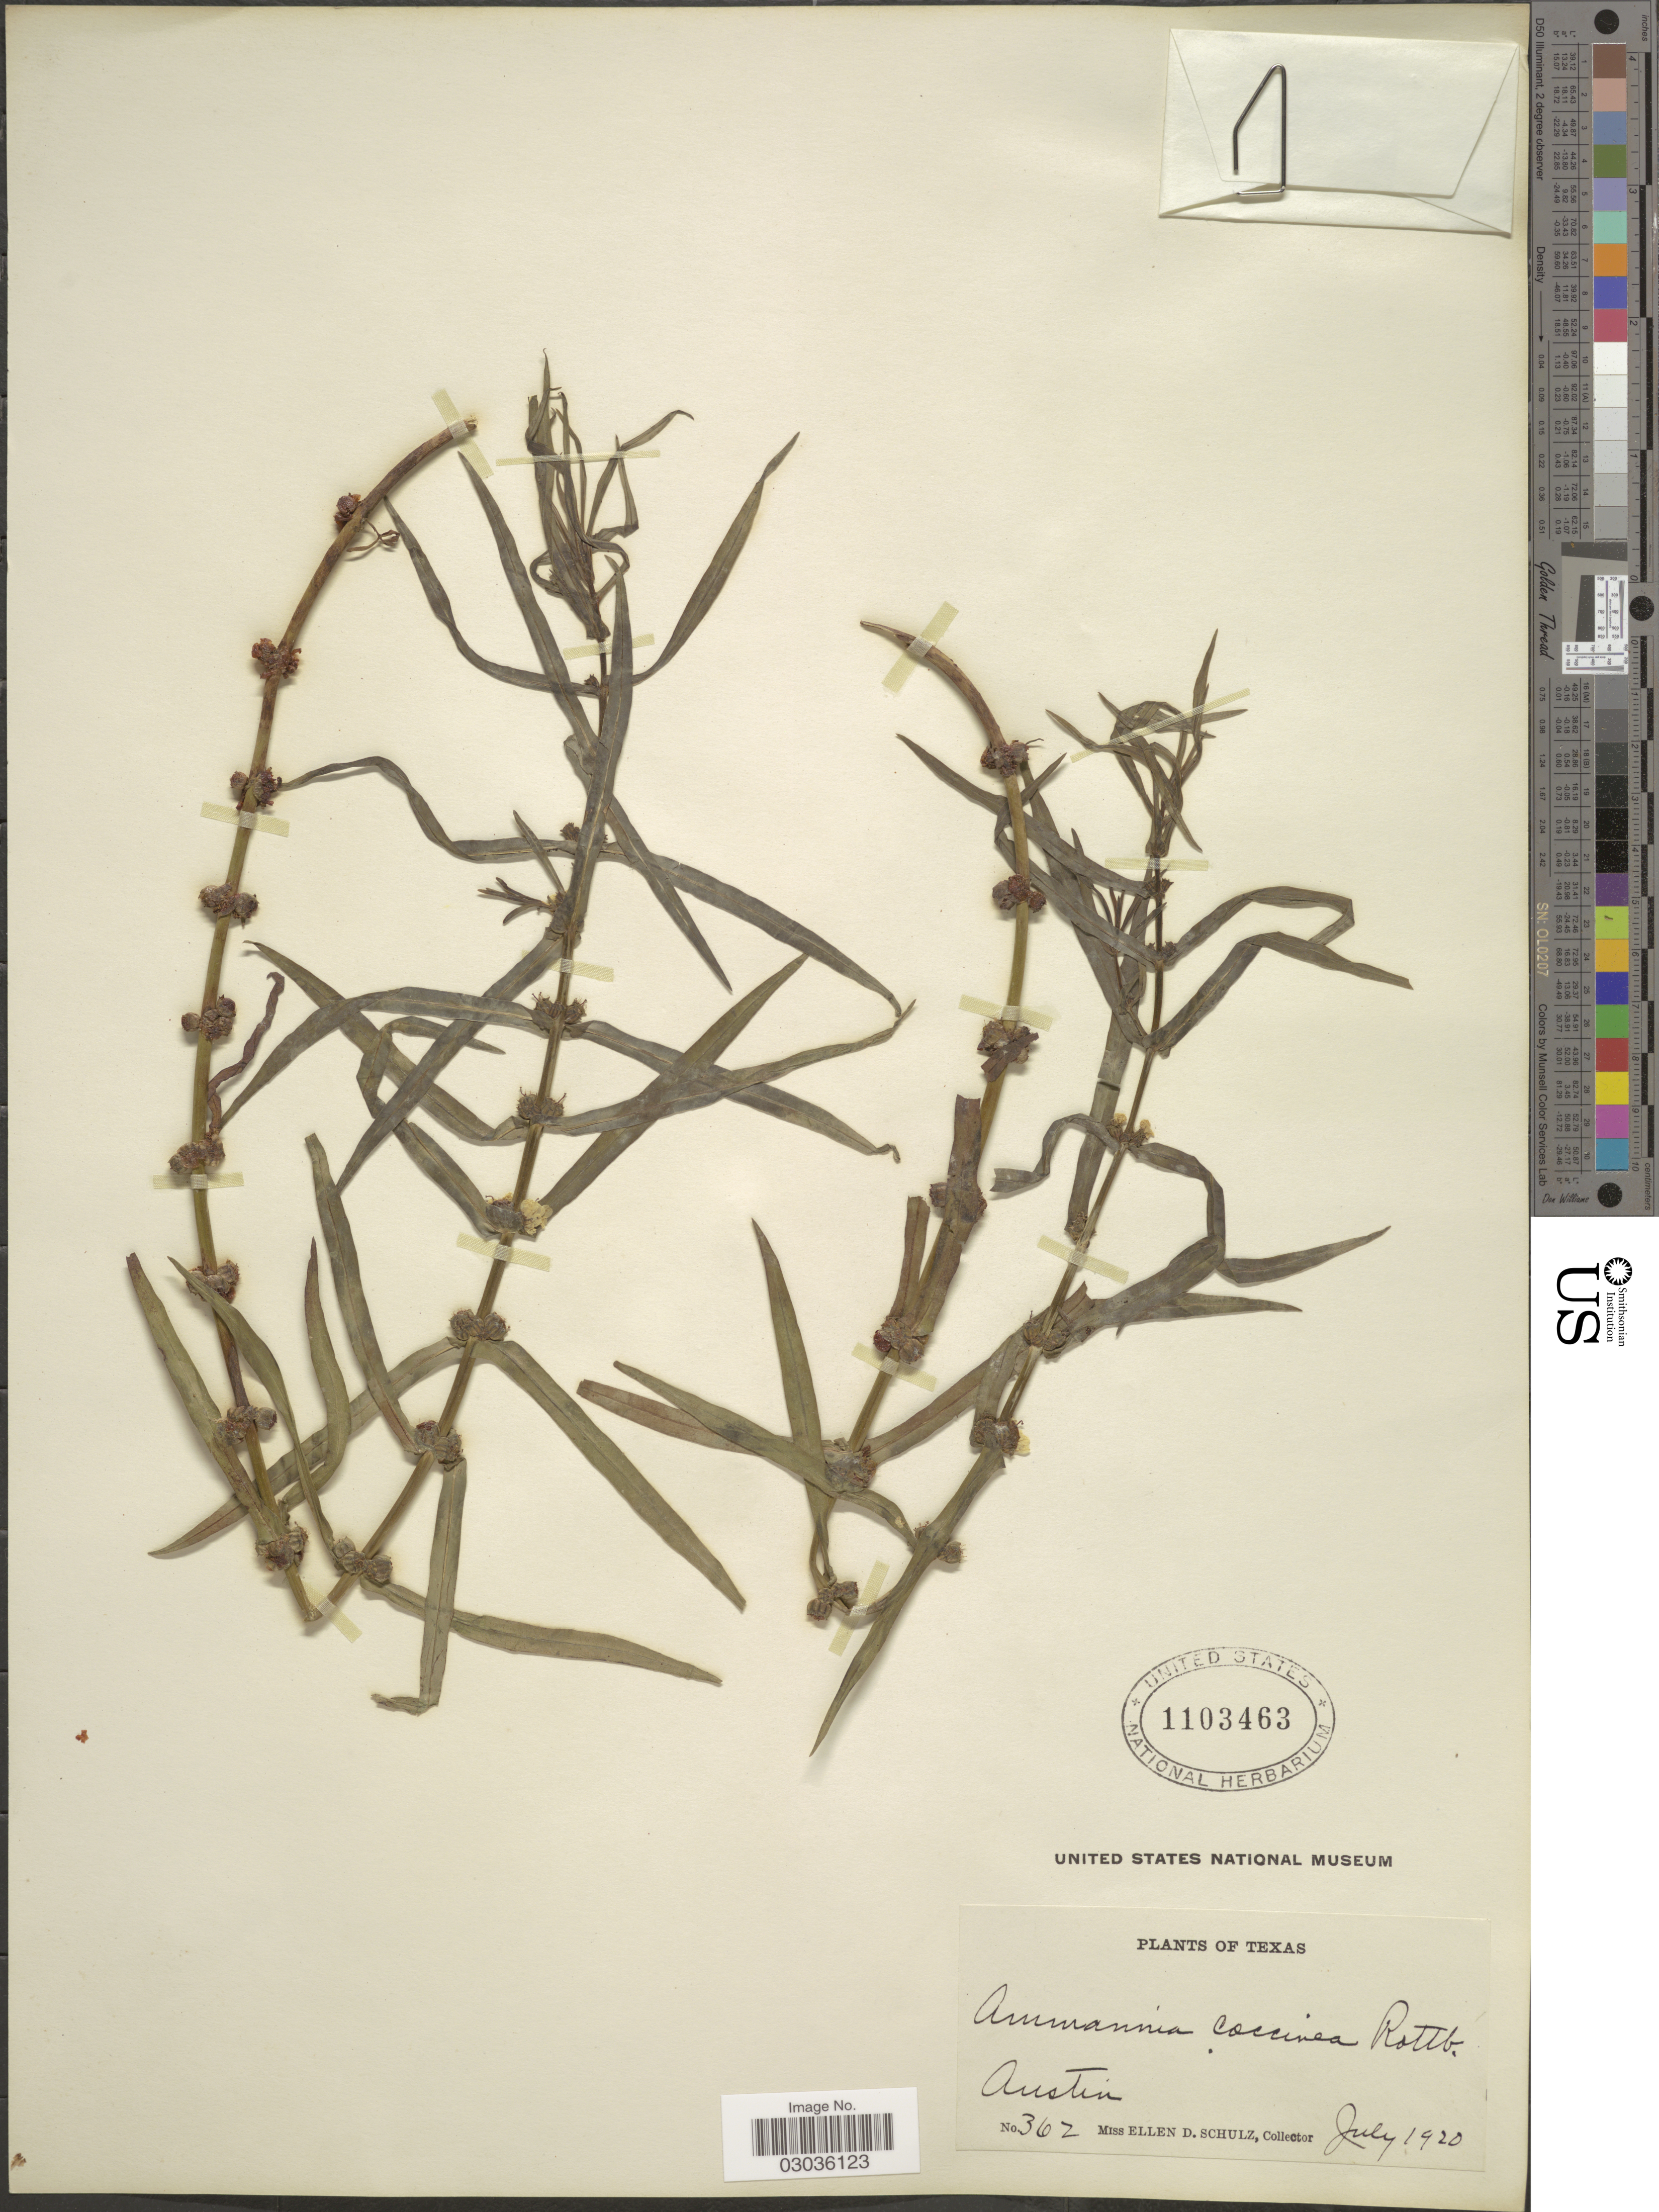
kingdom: Plantae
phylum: Tracheophyta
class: Magnoliopsida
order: Myrtales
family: Lythraceae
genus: Ammannia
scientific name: Ammannia coccinea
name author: Rottb.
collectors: E. D. Schulz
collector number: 362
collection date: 1920-07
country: United States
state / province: Texas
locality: Austin.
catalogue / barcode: US 1103463